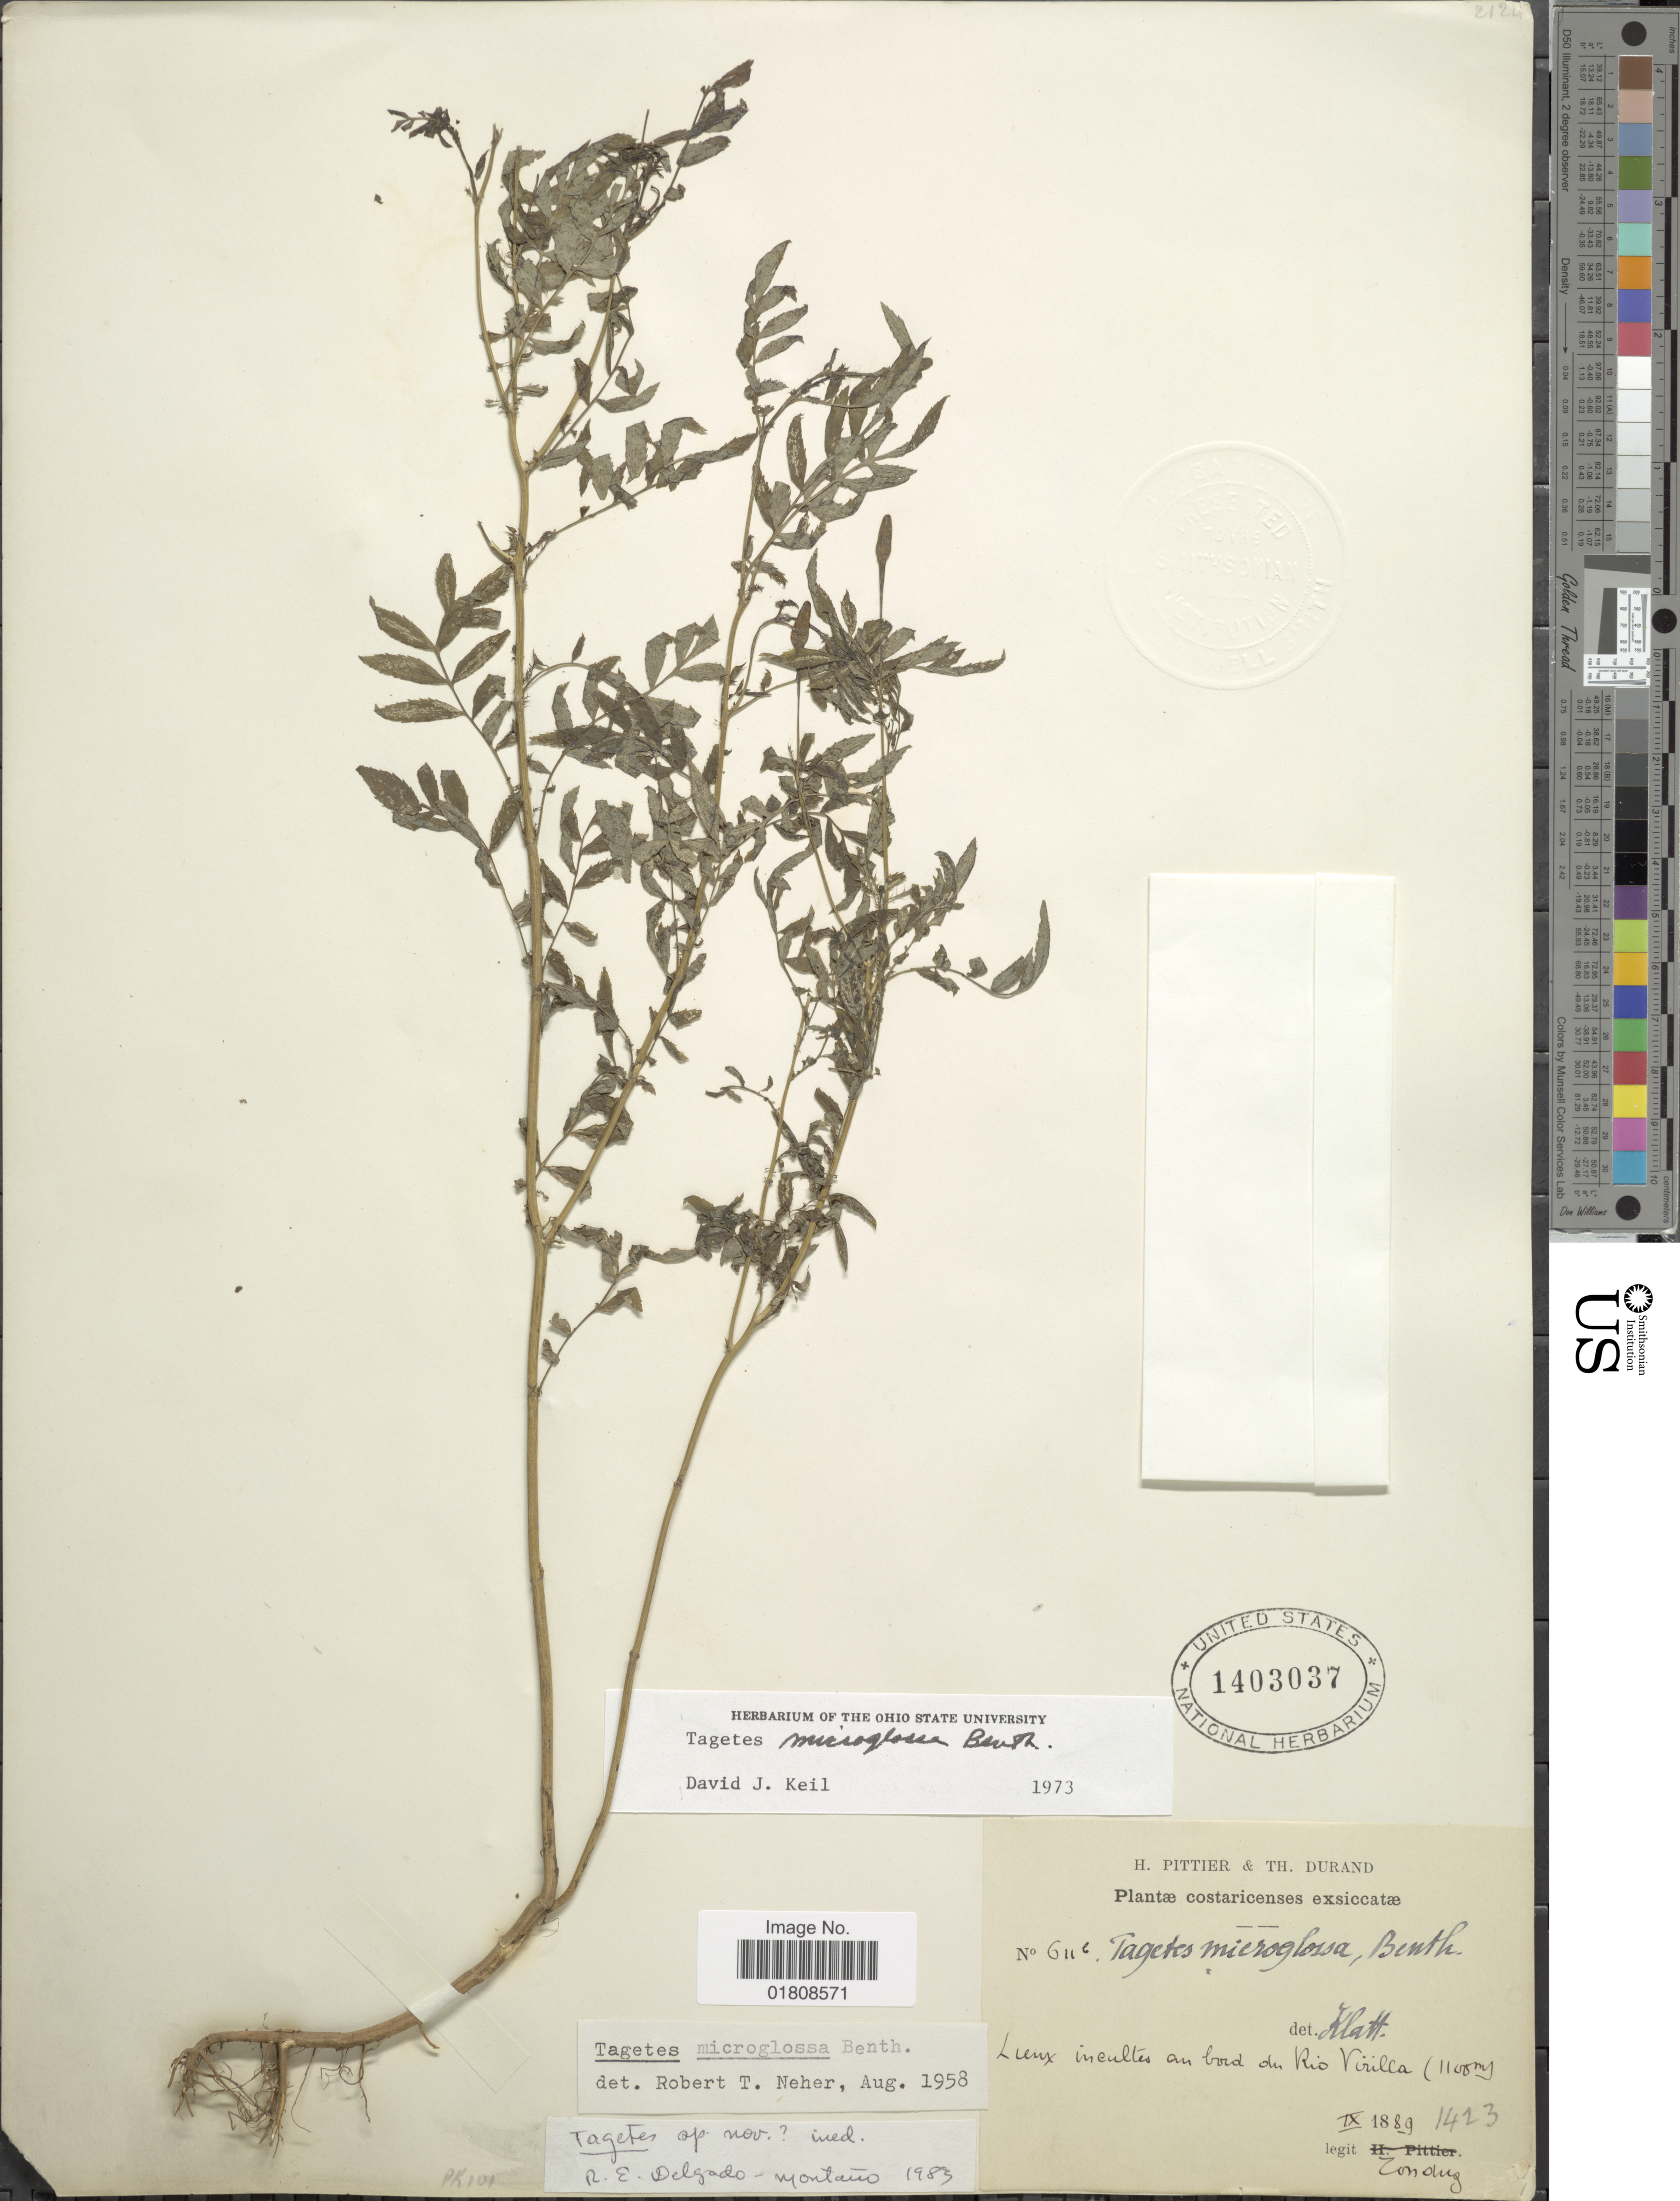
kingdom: Plantae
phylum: Tracheophyta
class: Magnoliopsida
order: Asterales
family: Asteraceae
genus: Tagetes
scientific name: Tagetes sp.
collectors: A. Tonduz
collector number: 611b*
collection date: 1889-09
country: Costa Rica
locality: Bord du Rio Virilla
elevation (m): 1100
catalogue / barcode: US 1403037